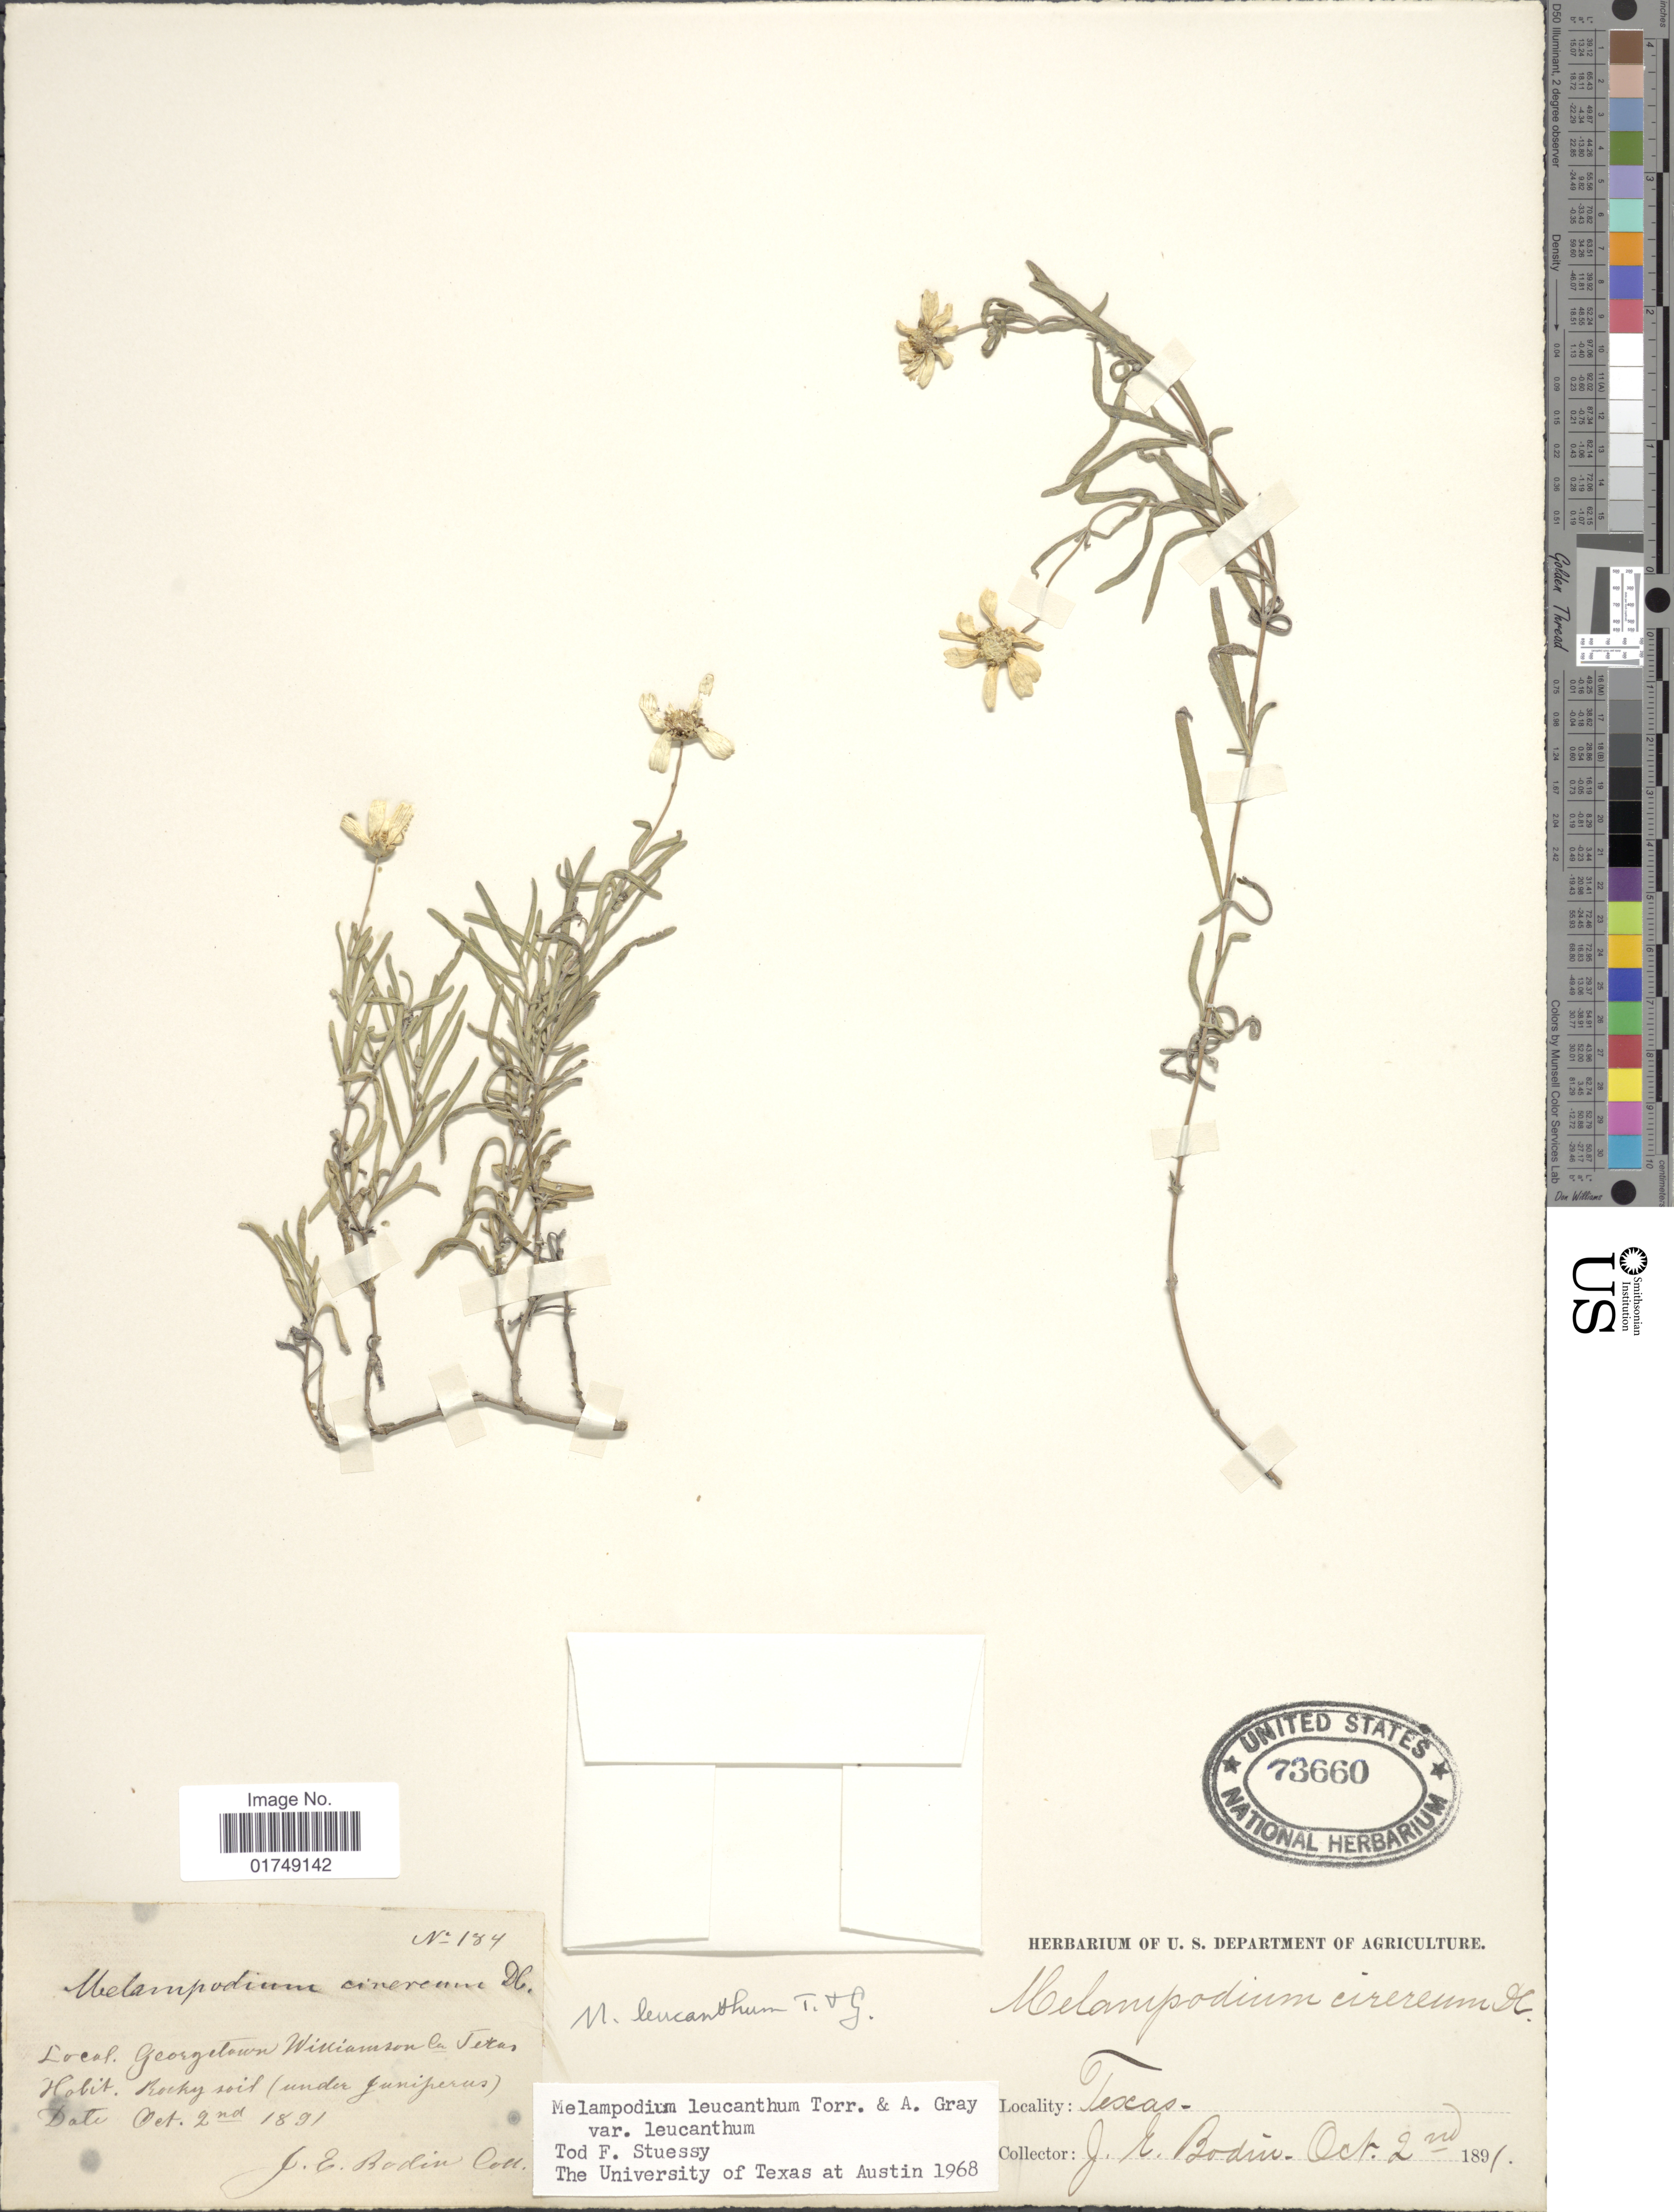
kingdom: Plantae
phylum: Tracheophyta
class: Magnoliopsida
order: Asterales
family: Asteraceae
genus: Melampodium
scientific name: Melampodium leucanthum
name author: Torr. & A. Gray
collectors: J. E. Bodin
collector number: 184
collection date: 1891-10-02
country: United States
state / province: Texas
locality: Georgetown, Williamson Co.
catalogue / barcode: US 73660